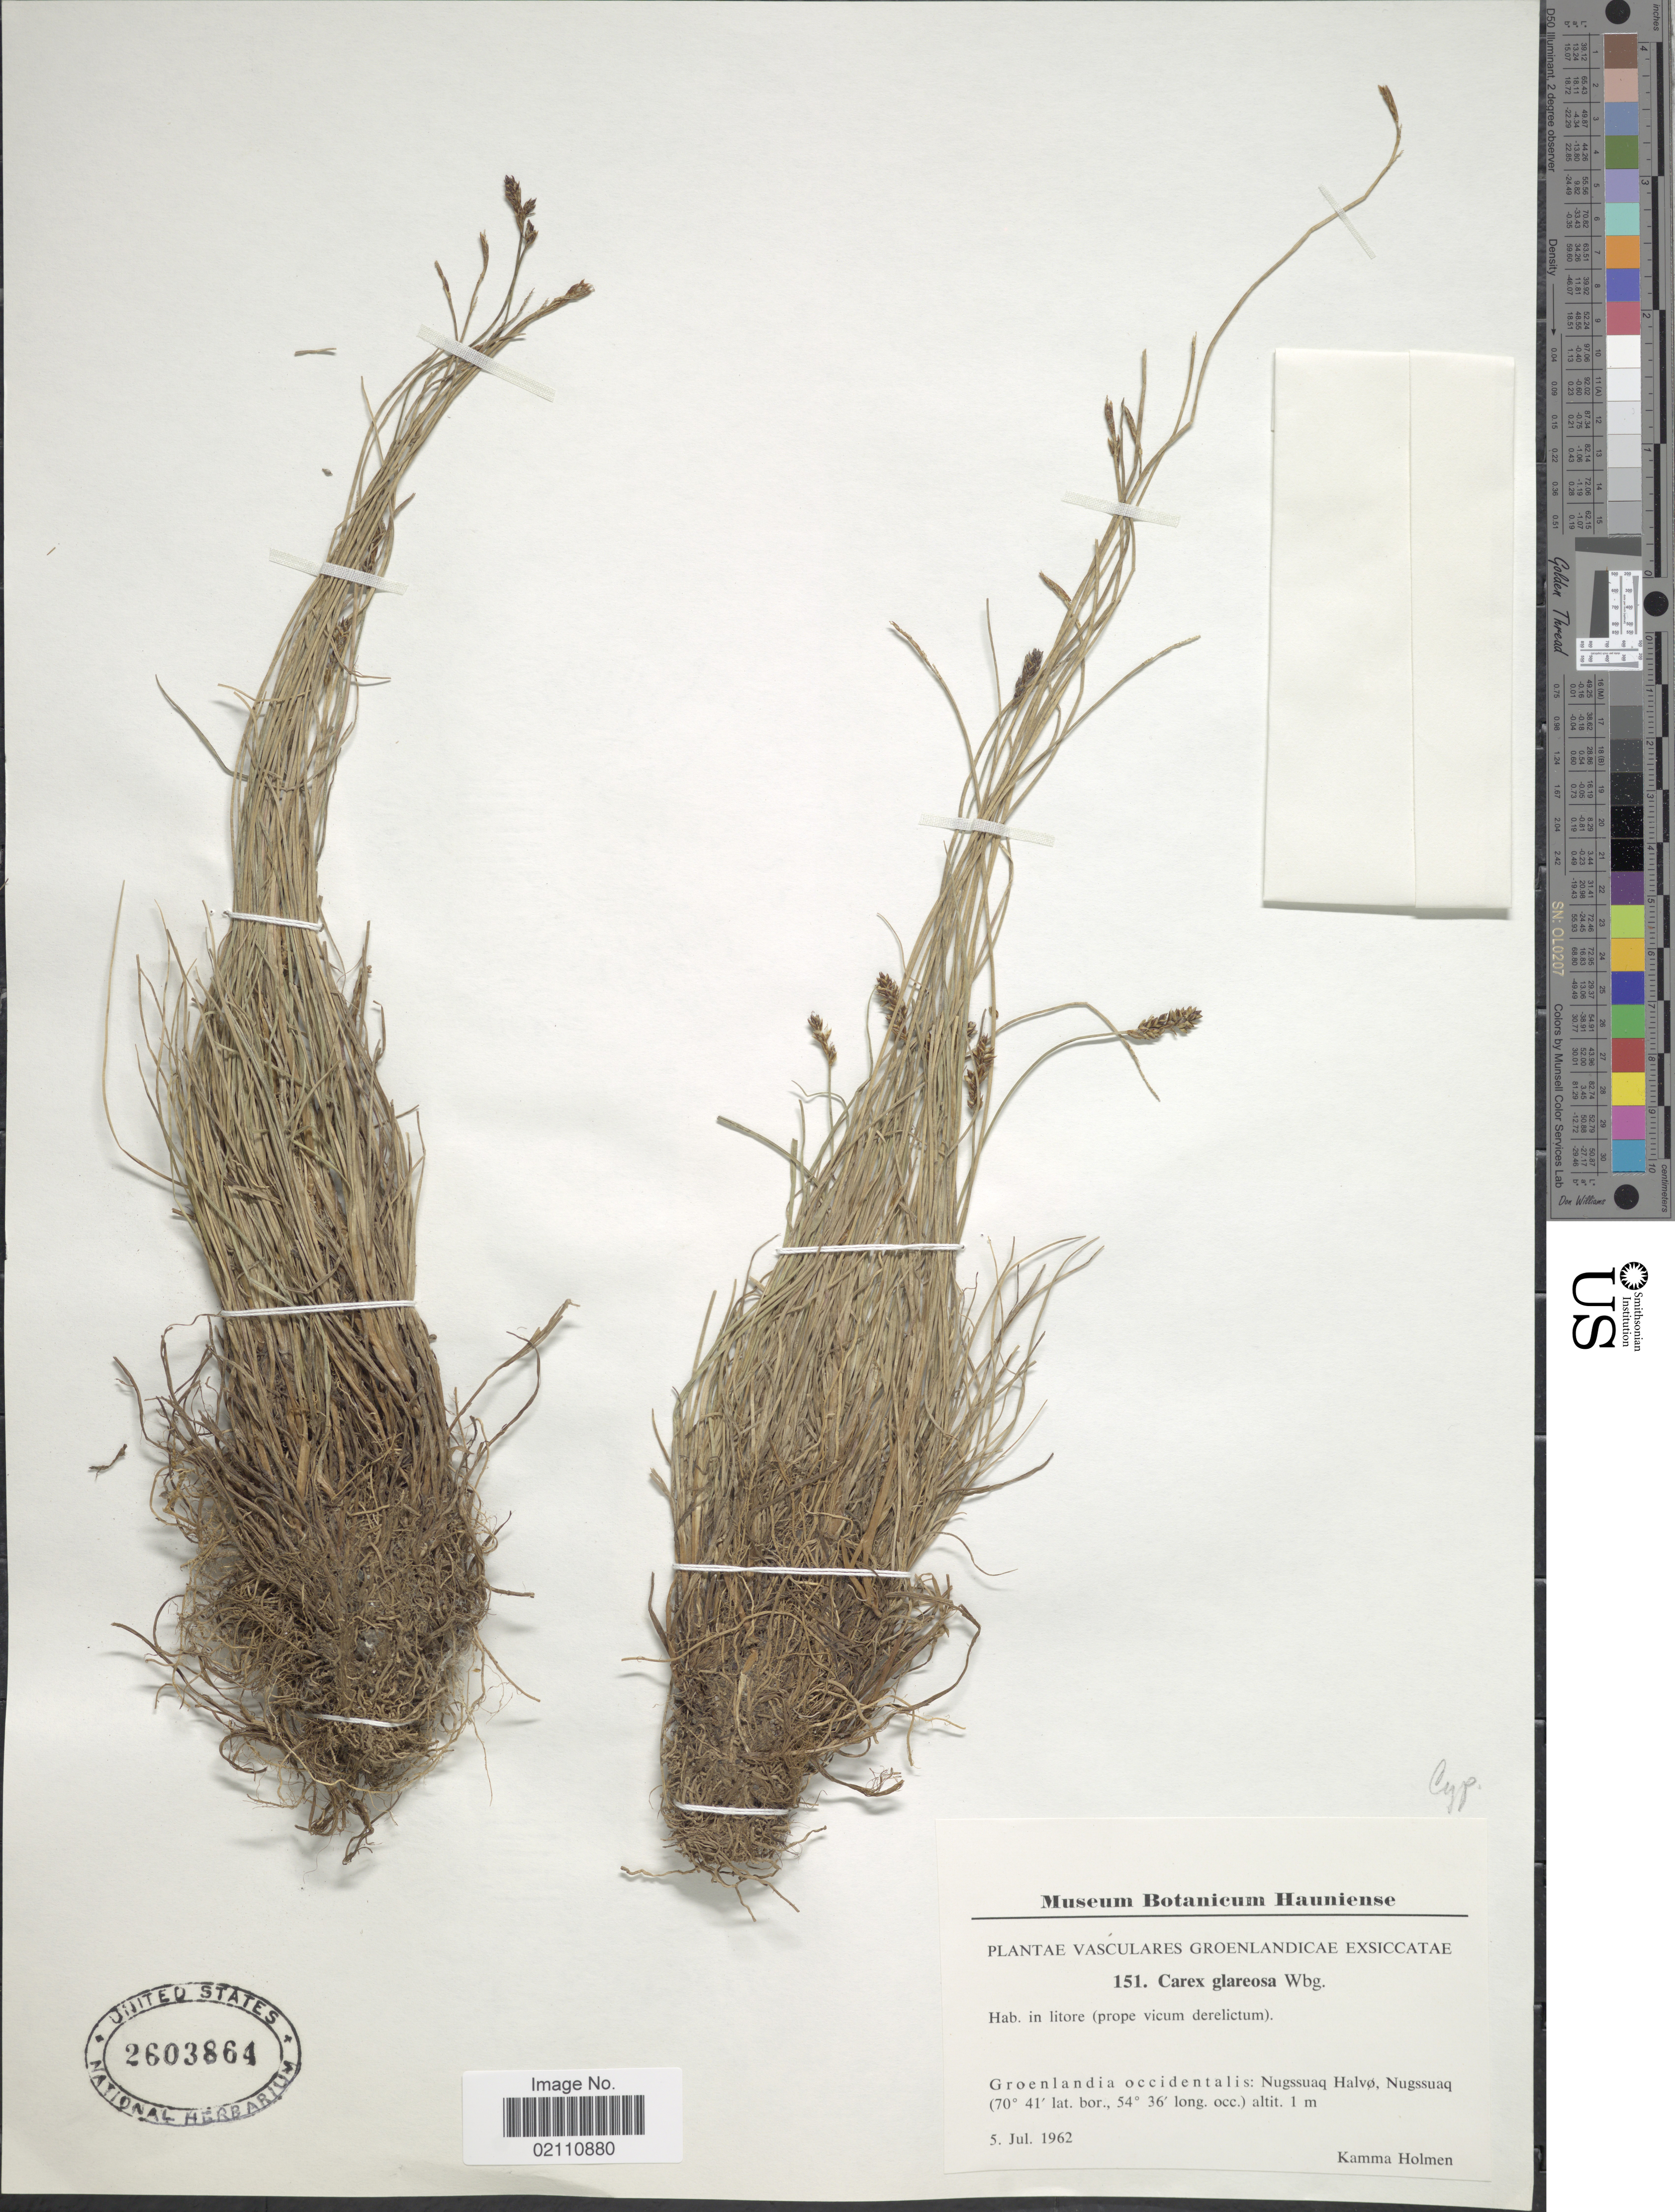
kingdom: Plantae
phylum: Tracheophyta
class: Liliopsida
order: Poales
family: Cyperaceae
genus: Carex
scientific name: Carex glareosa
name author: Schkuhr ex Wahlenb.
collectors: K. A. Holmen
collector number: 151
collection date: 1962-07-05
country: Greenland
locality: Groenlandia occidentalis: Nugssuaq Halvo, Nugssuaq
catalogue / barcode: US 2603864